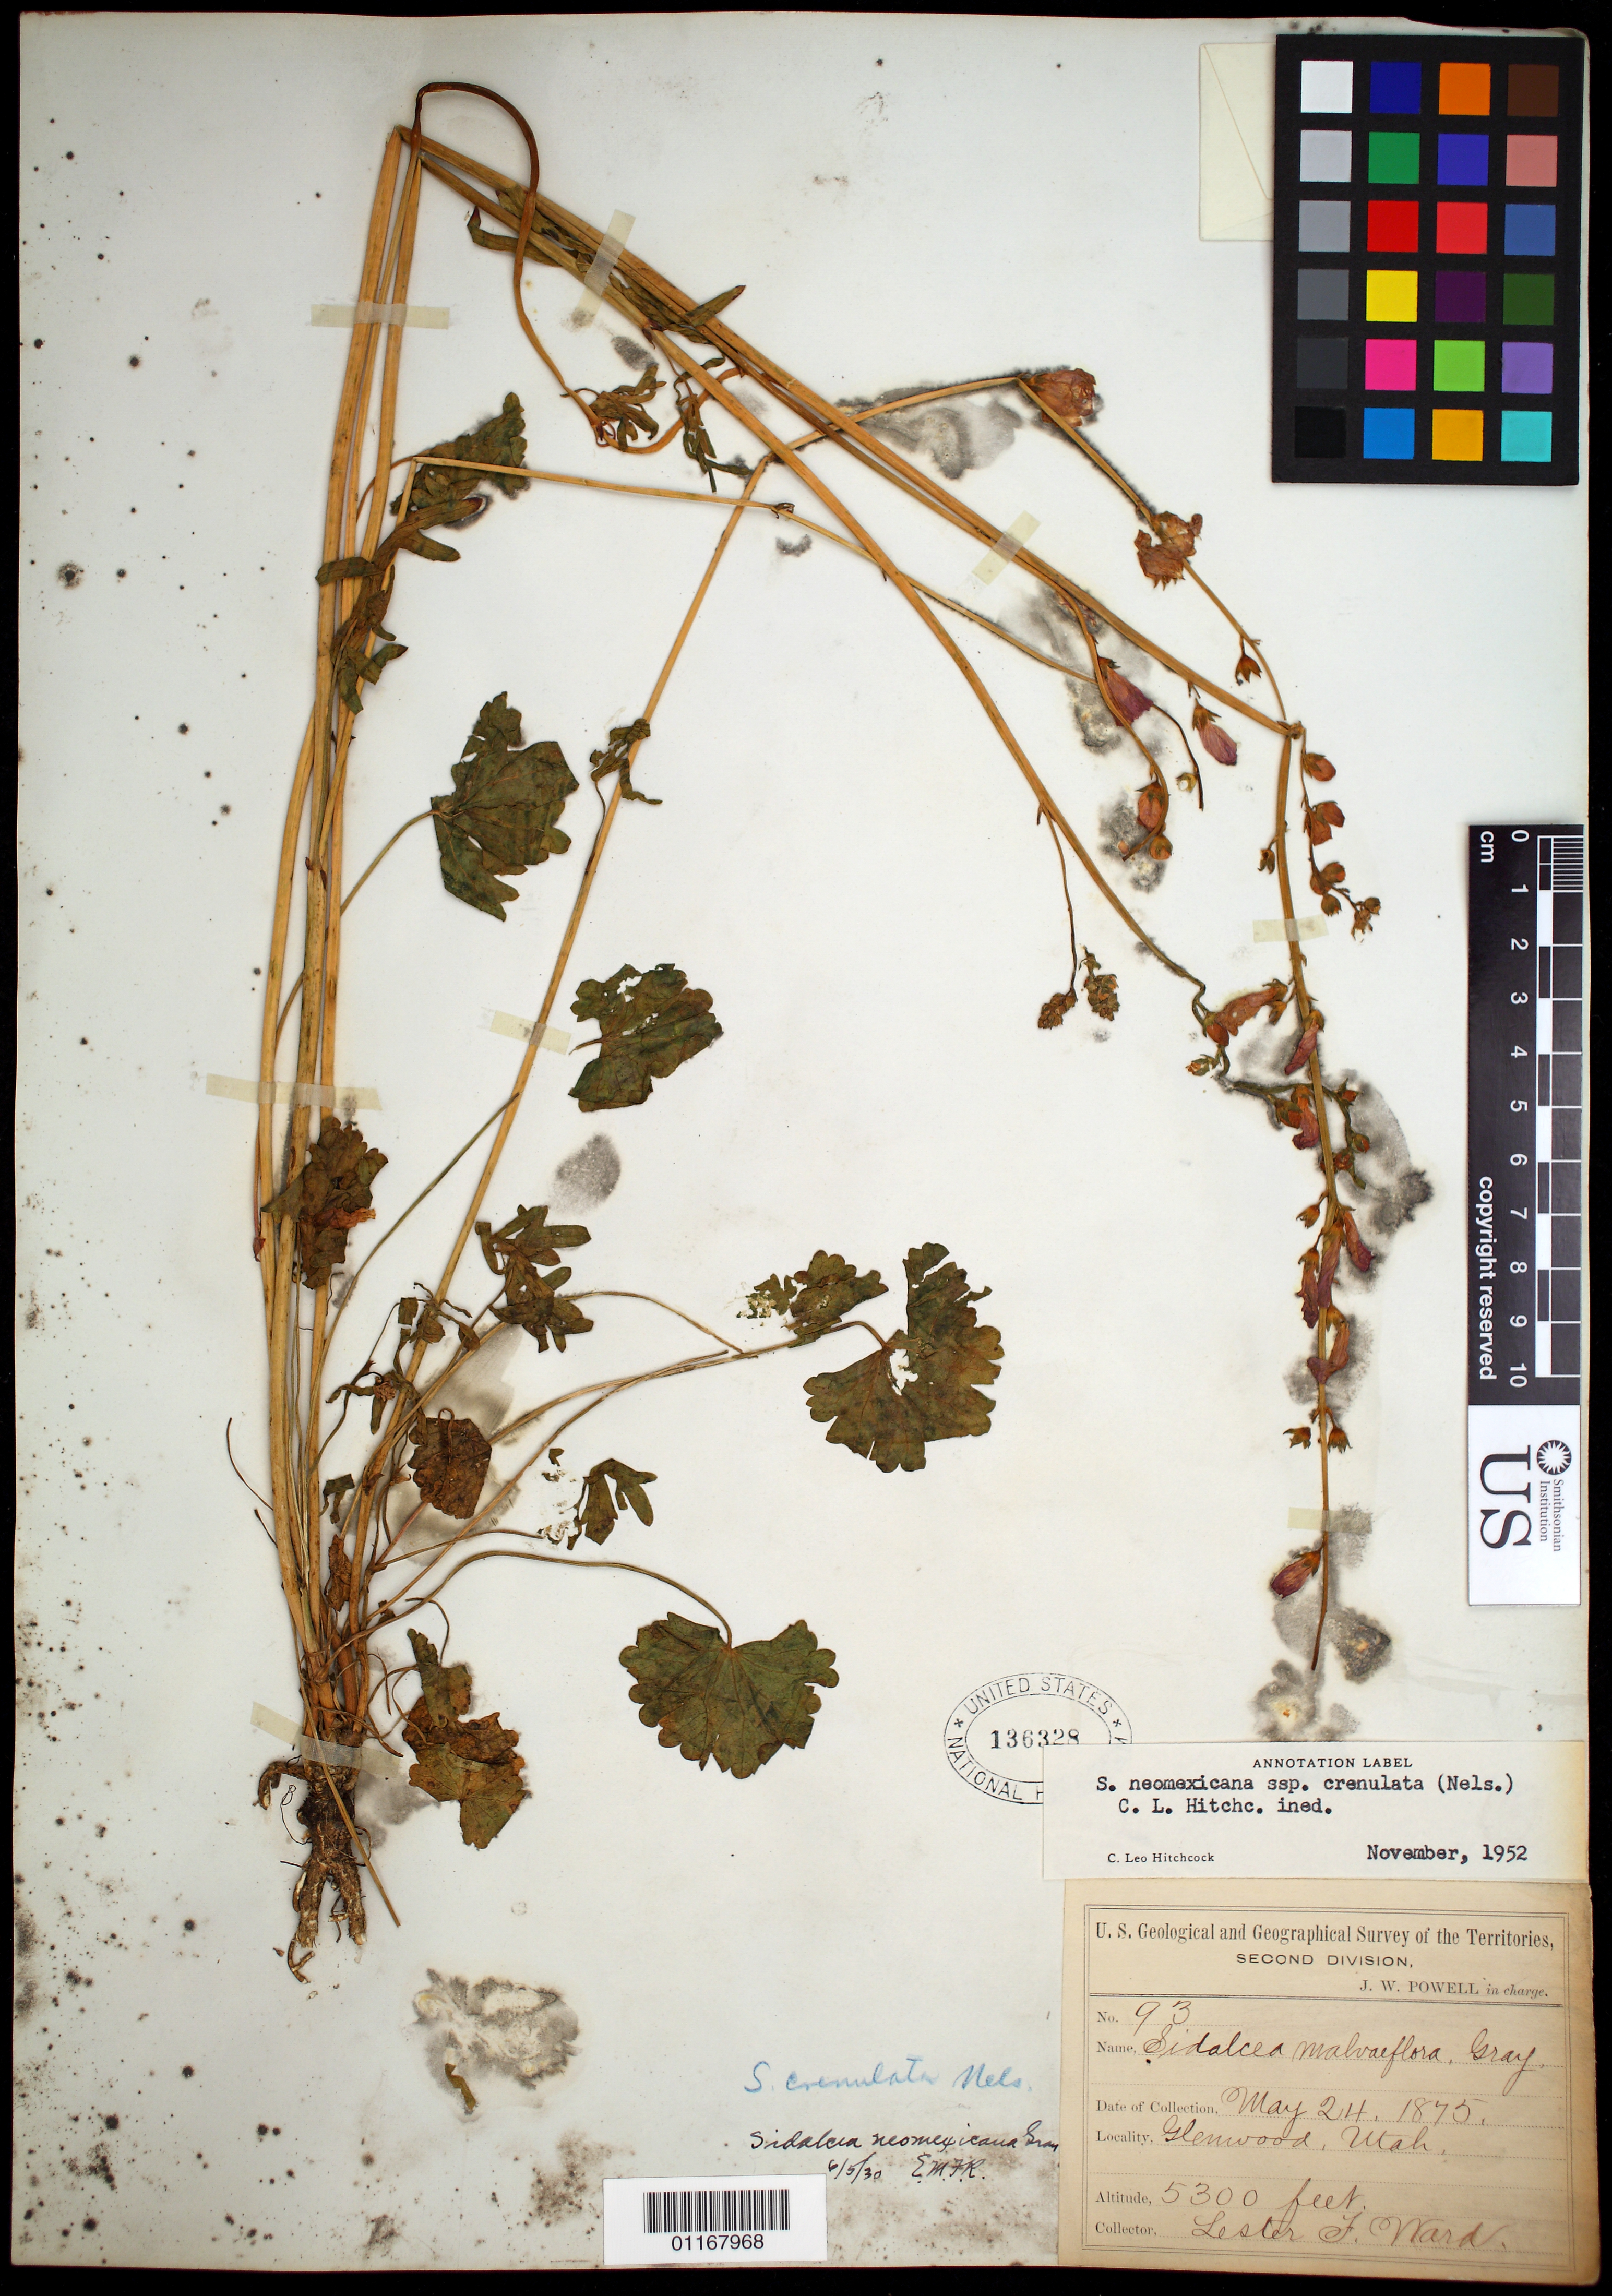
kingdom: Plantae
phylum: Tracheophyta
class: Magnoliopsida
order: Malvales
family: Malvaceae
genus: Sidalcea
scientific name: Sidalcea neomexicana subsp. crenulata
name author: (A. Nelson) C.L. Hitchc.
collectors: L. F. Ward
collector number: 93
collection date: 1875-05-24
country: United States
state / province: Utah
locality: Glenwood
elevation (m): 1615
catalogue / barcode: US 136328